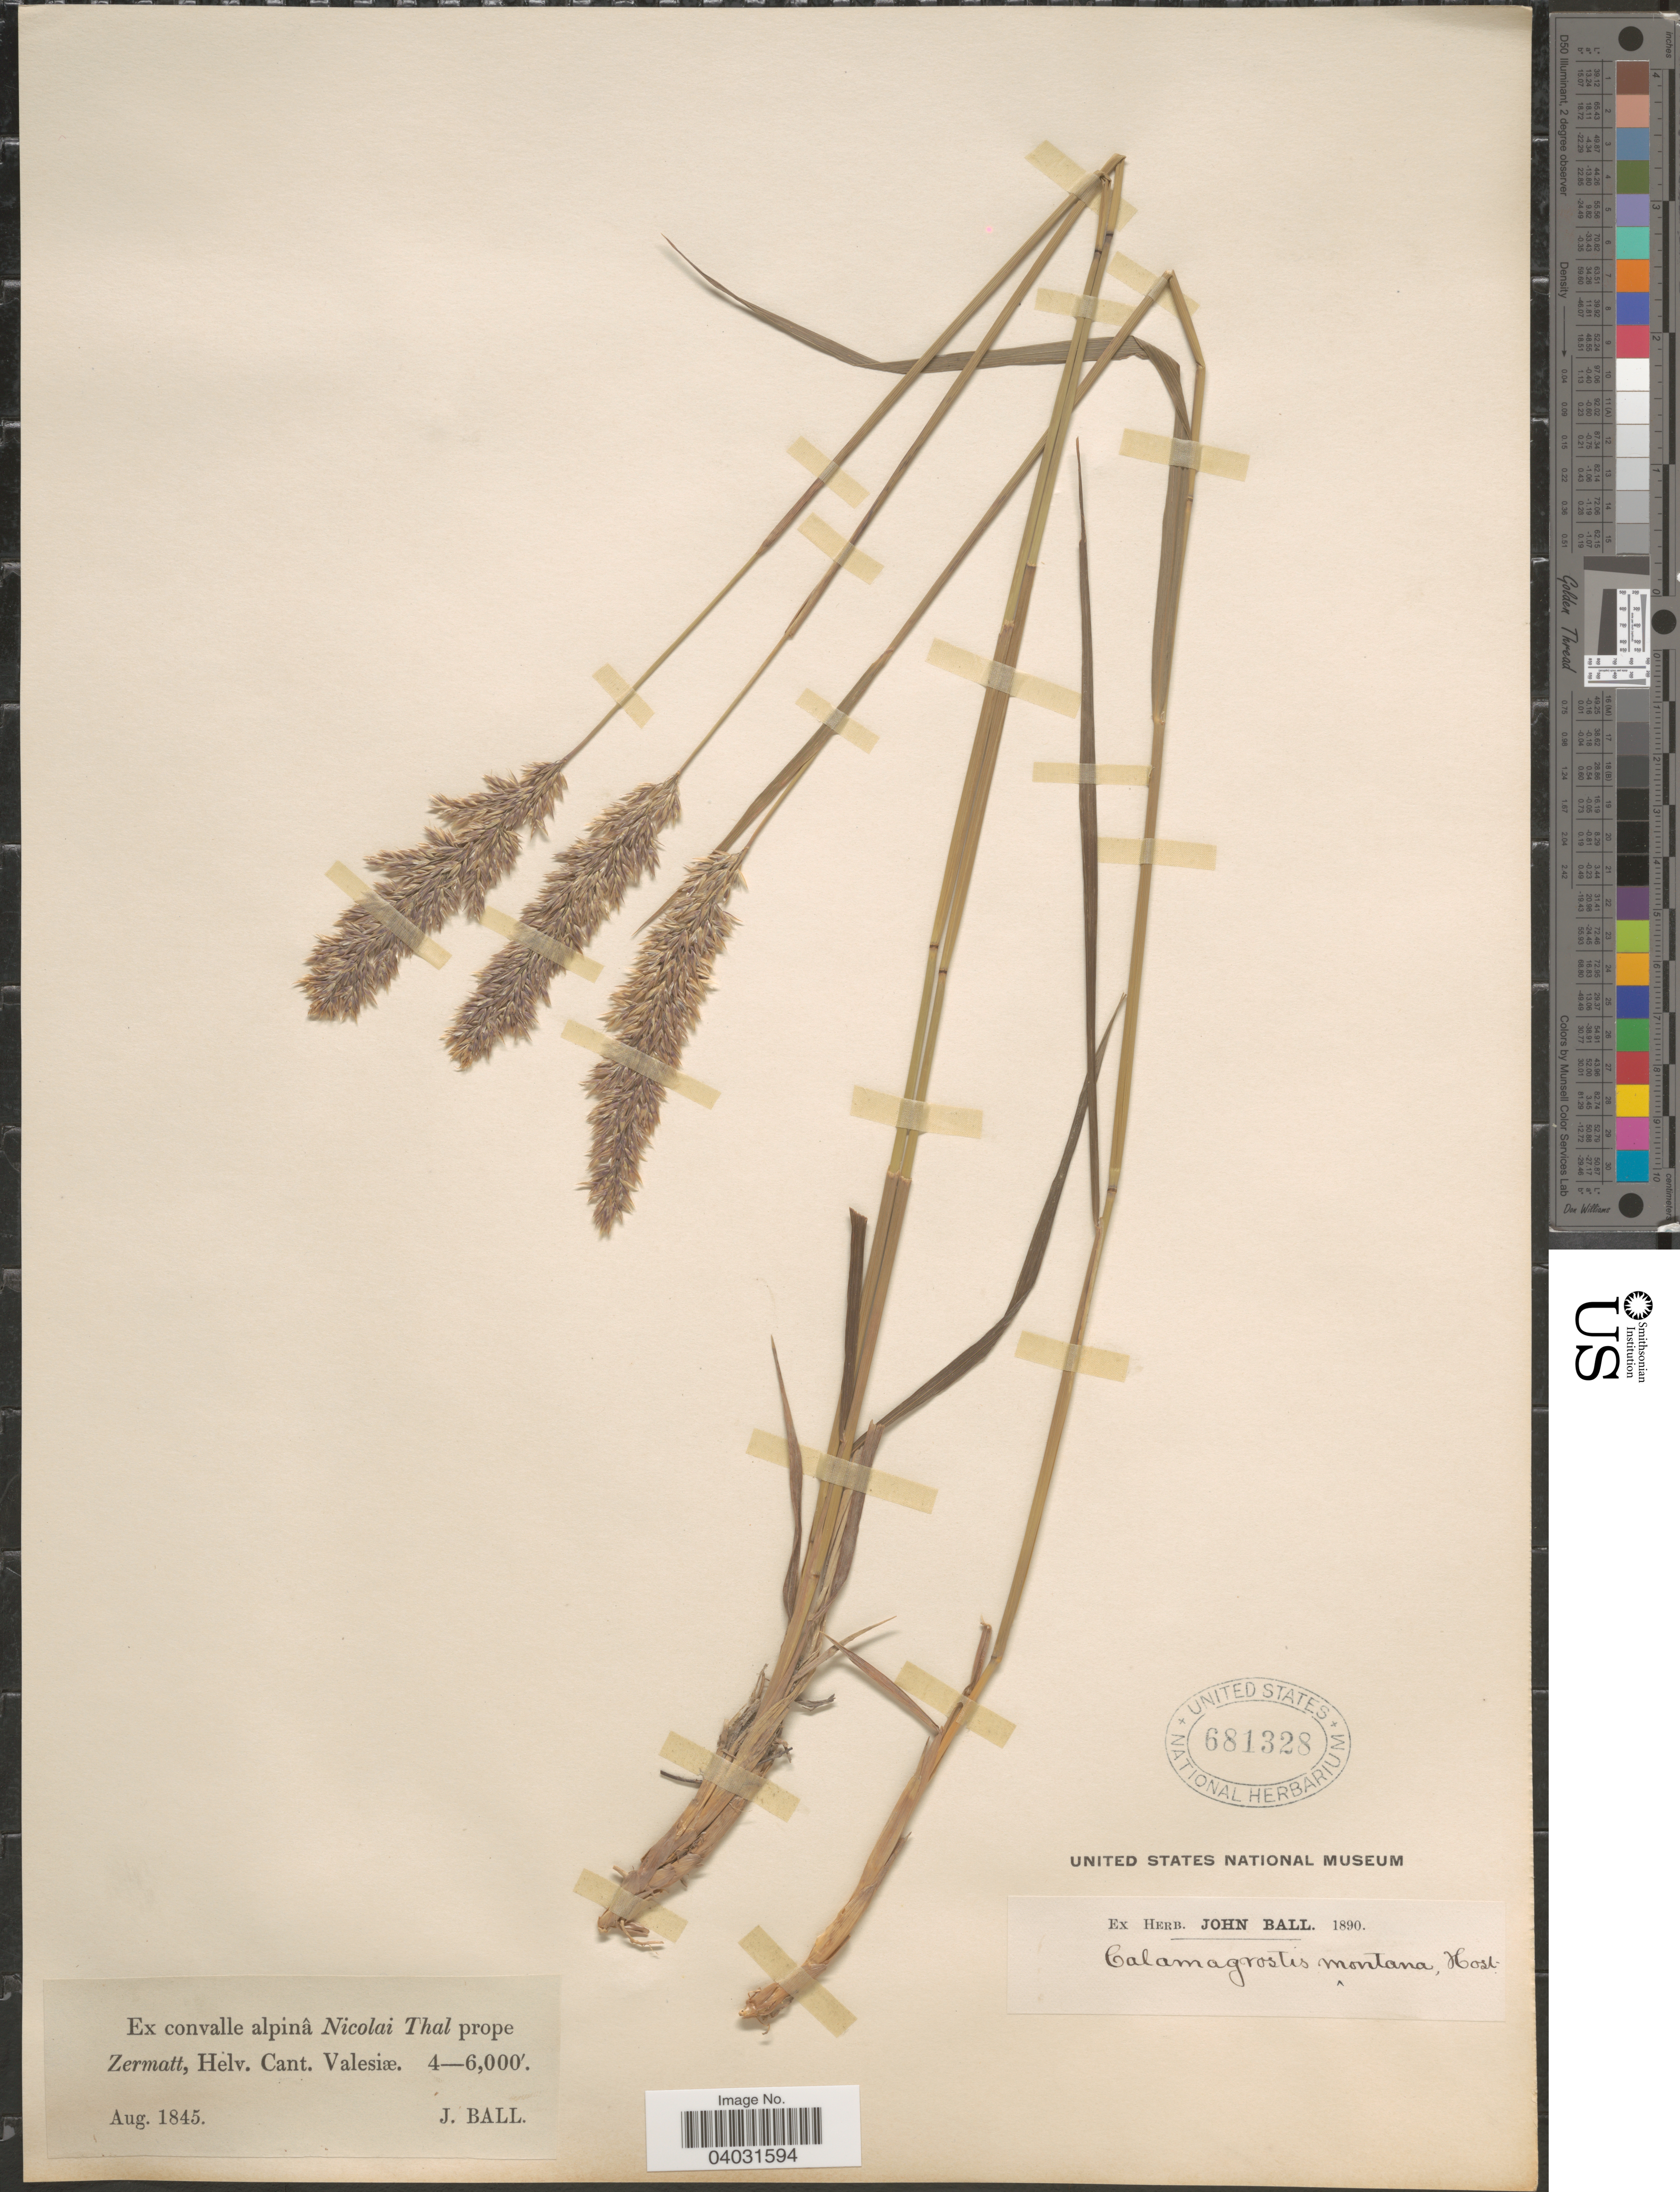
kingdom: Plantae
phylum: Tracheophyta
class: Liliopsida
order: Poales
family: Poaceae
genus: Calamagrostis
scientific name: Calamagrostis varia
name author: Host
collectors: J. Ball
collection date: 1845-08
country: Switzerland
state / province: Valais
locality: Ex convalle alpinâ Nicolai Thal prope Zermatt, Helv. Cant. Valesiæ.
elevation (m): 1219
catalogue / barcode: US 681328